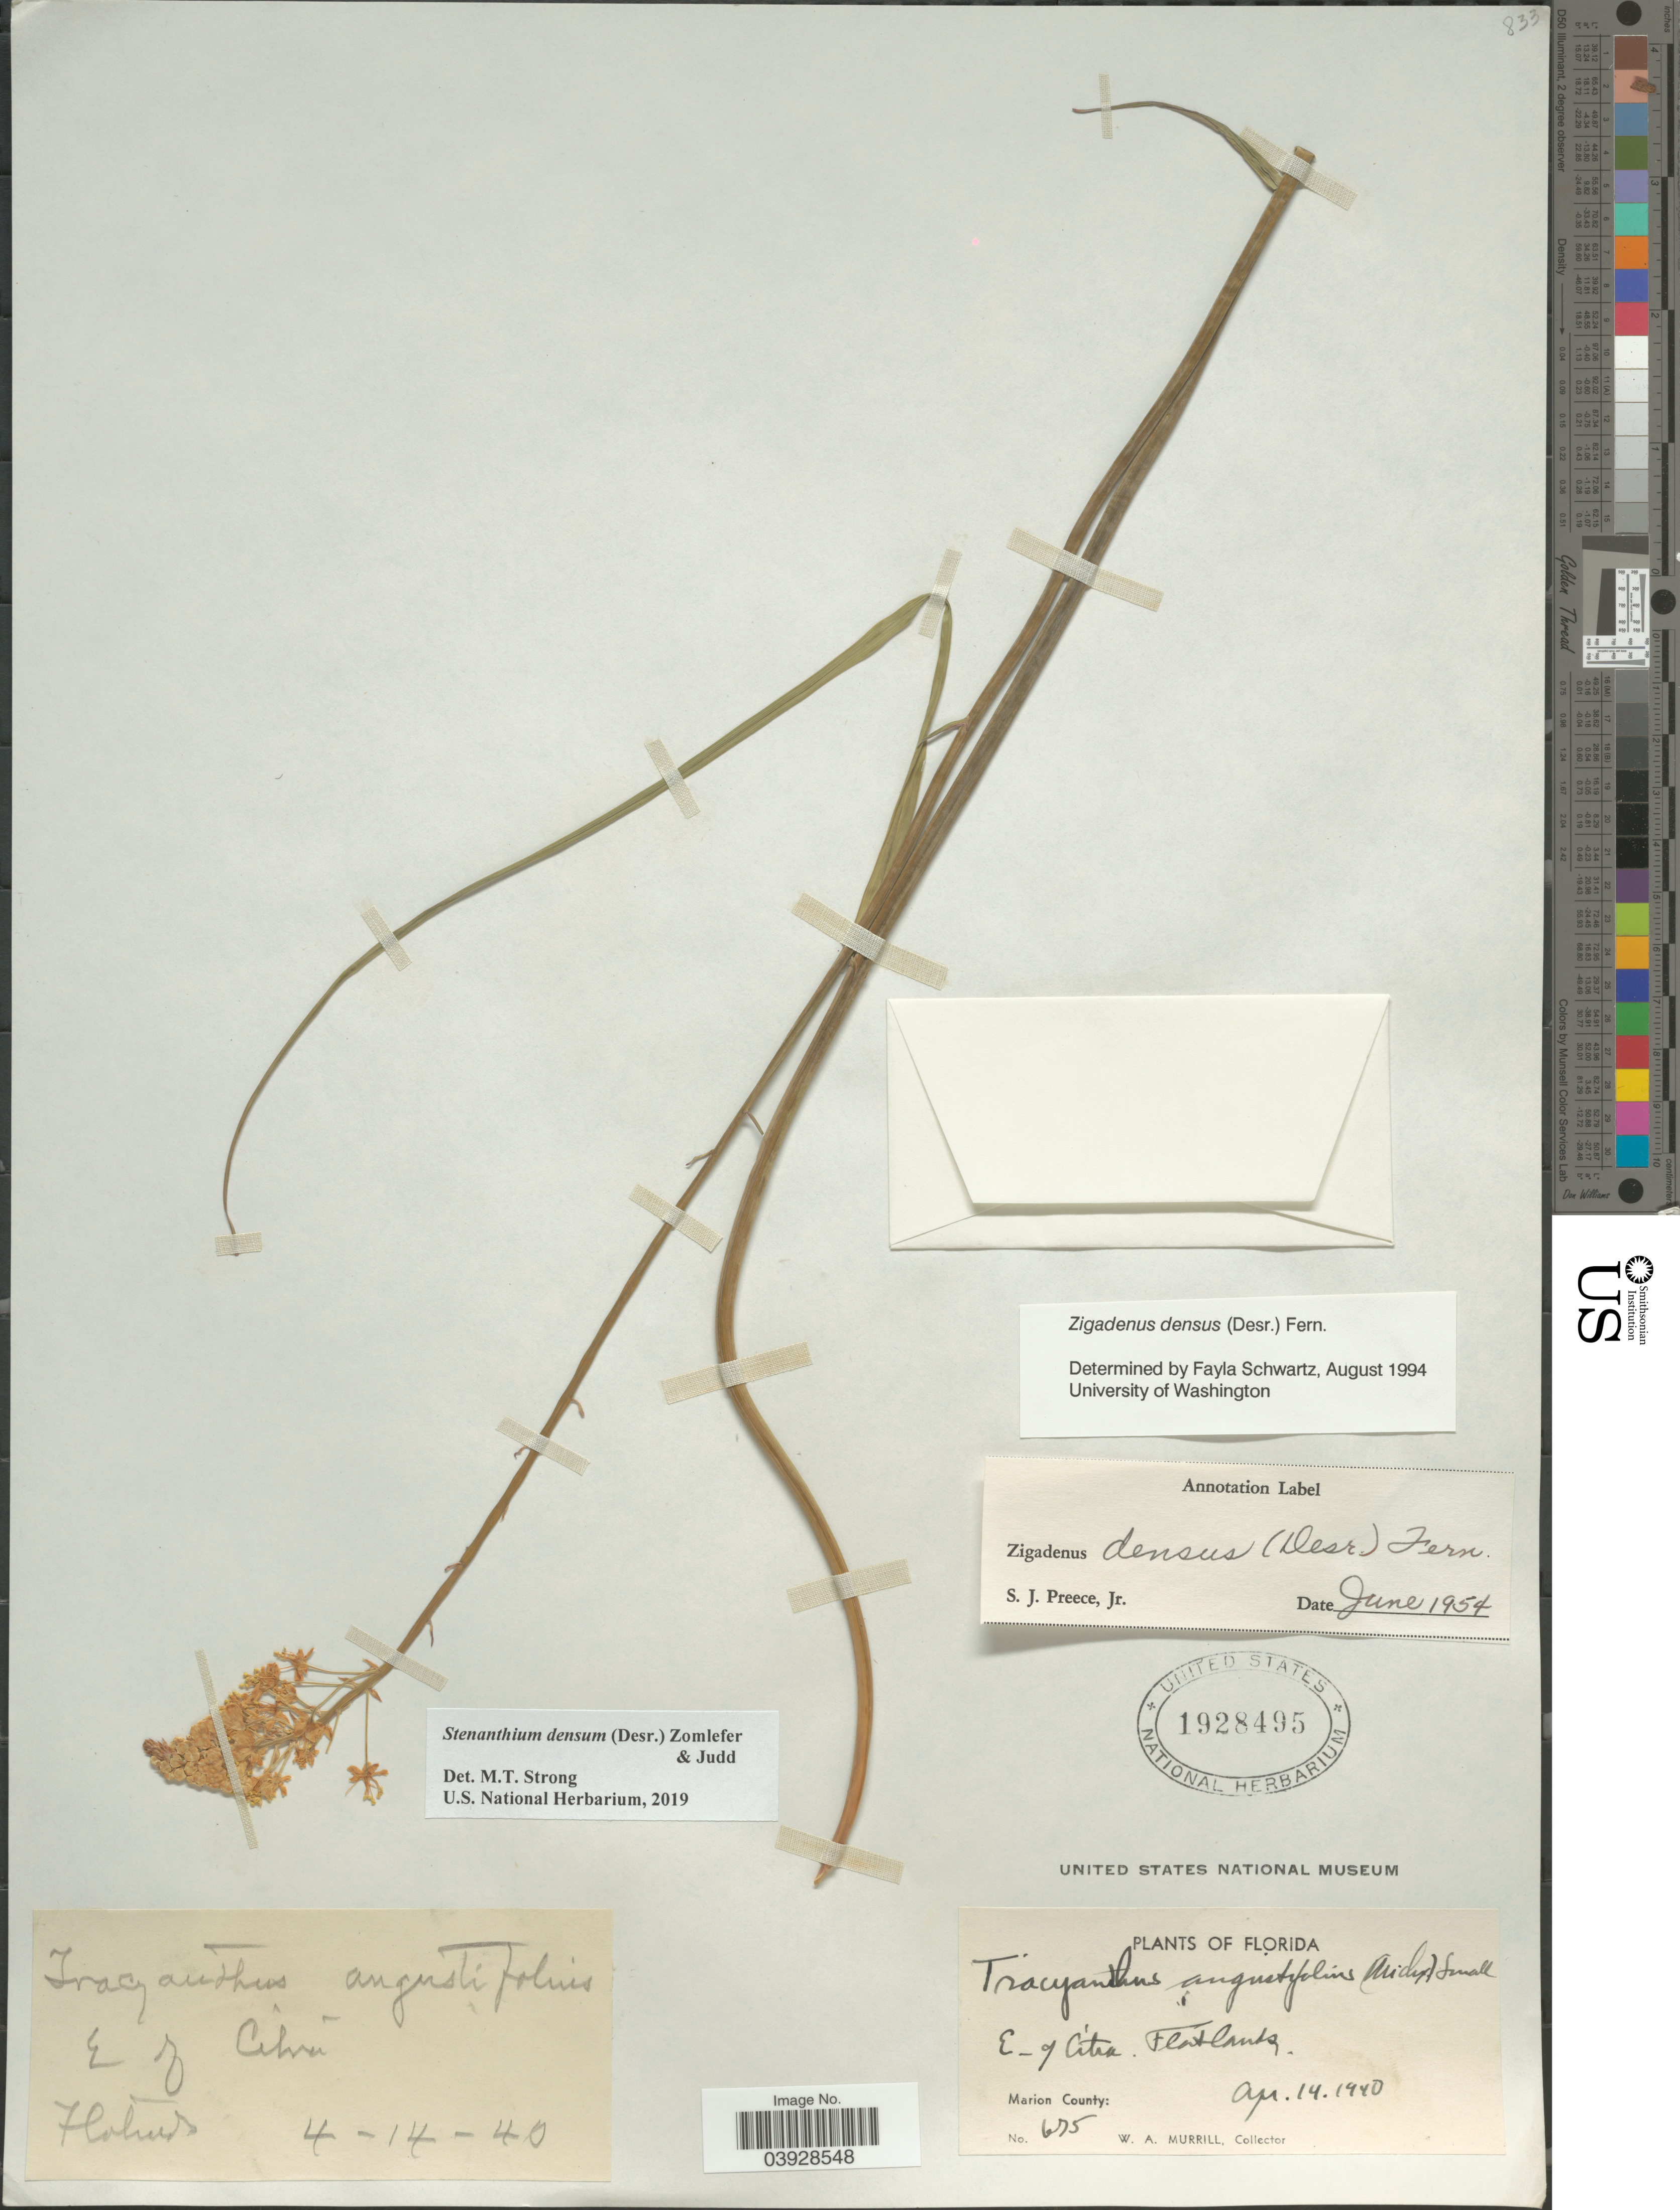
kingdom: Plantae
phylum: Tracheophyta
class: Liliopsida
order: Liliales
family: Melanthiaceae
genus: Stenanthium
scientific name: Stenanthium densum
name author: (Desr.) Zomlefer & Judd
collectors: W. A. Murrill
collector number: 675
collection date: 1940-04-14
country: United States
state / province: Florida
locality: E- of Citra. Marion County.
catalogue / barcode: US 1928495